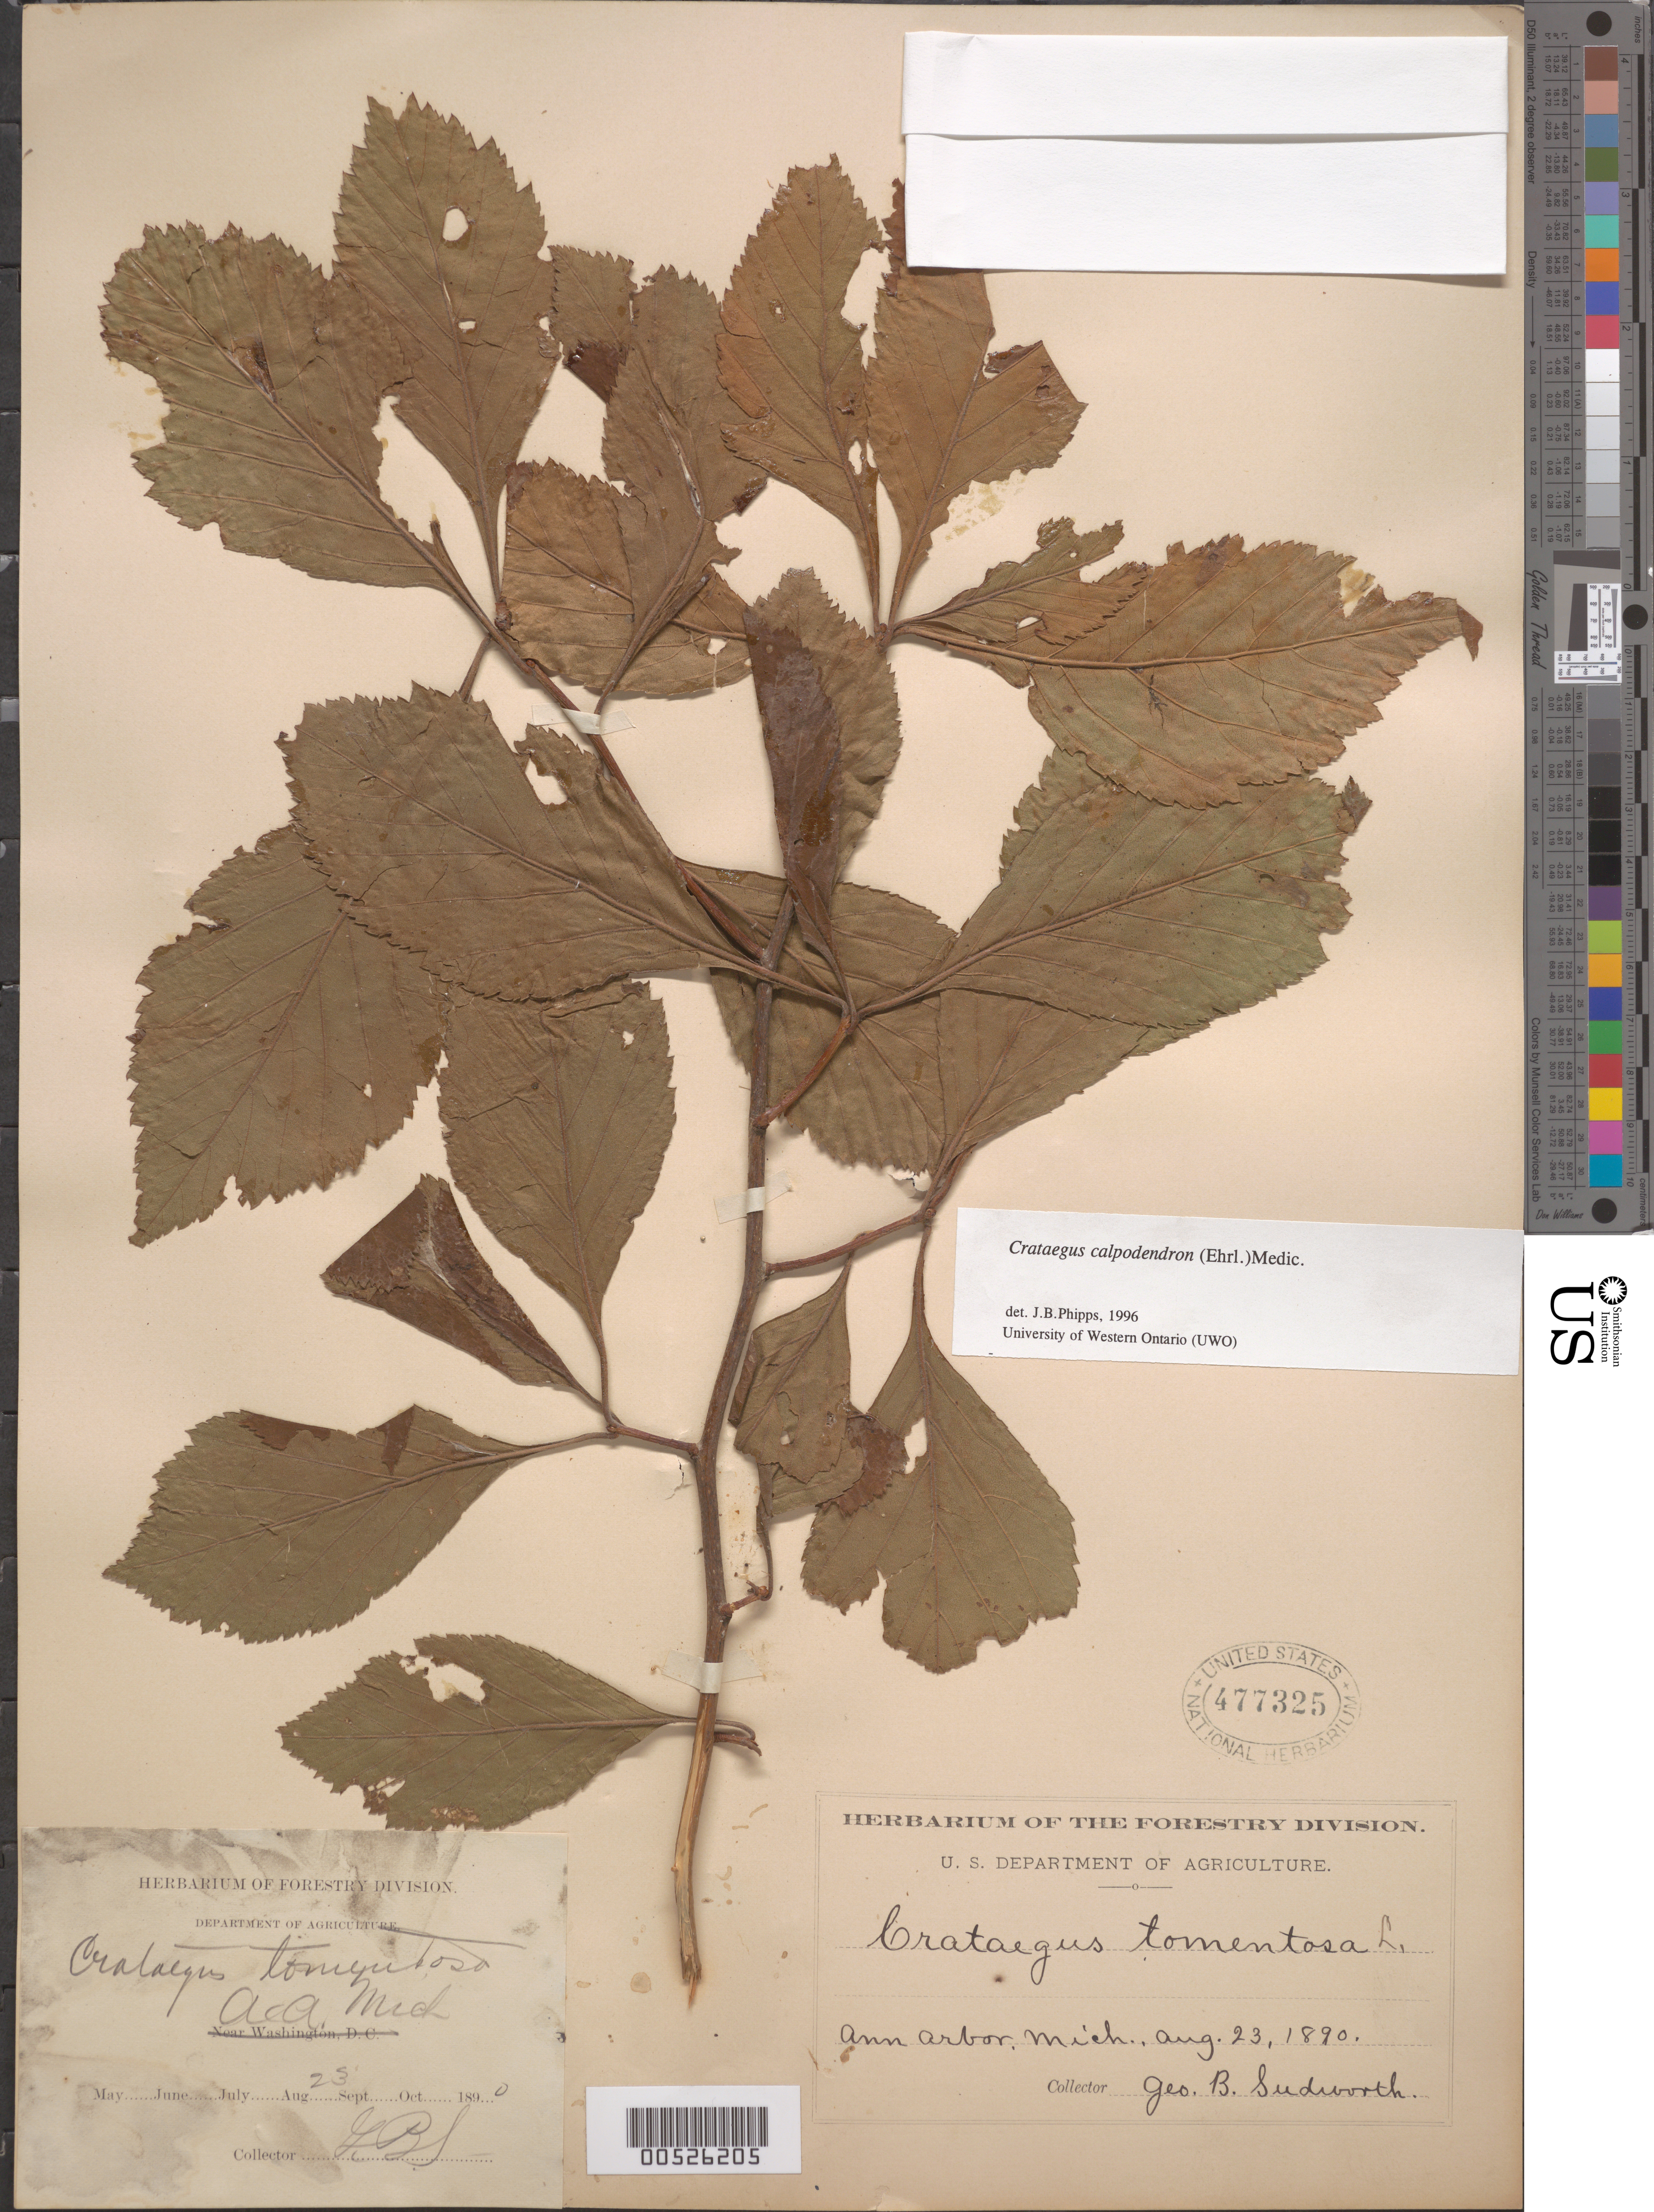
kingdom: Plantae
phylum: Tracheophyta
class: Magnoliopsida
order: Rosales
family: Rosaceae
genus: Crataegus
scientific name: Crataegus calpodendron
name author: (Ehrh.) Medik.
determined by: Phipps, James B., (UWO), University of Western Ontario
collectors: G. B. Sudworth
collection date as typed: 23 Aug 1890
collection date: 1890-08-23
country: United States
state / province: Michigan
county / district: Washtenaw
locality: Ann Arbor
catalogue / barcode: US 477325